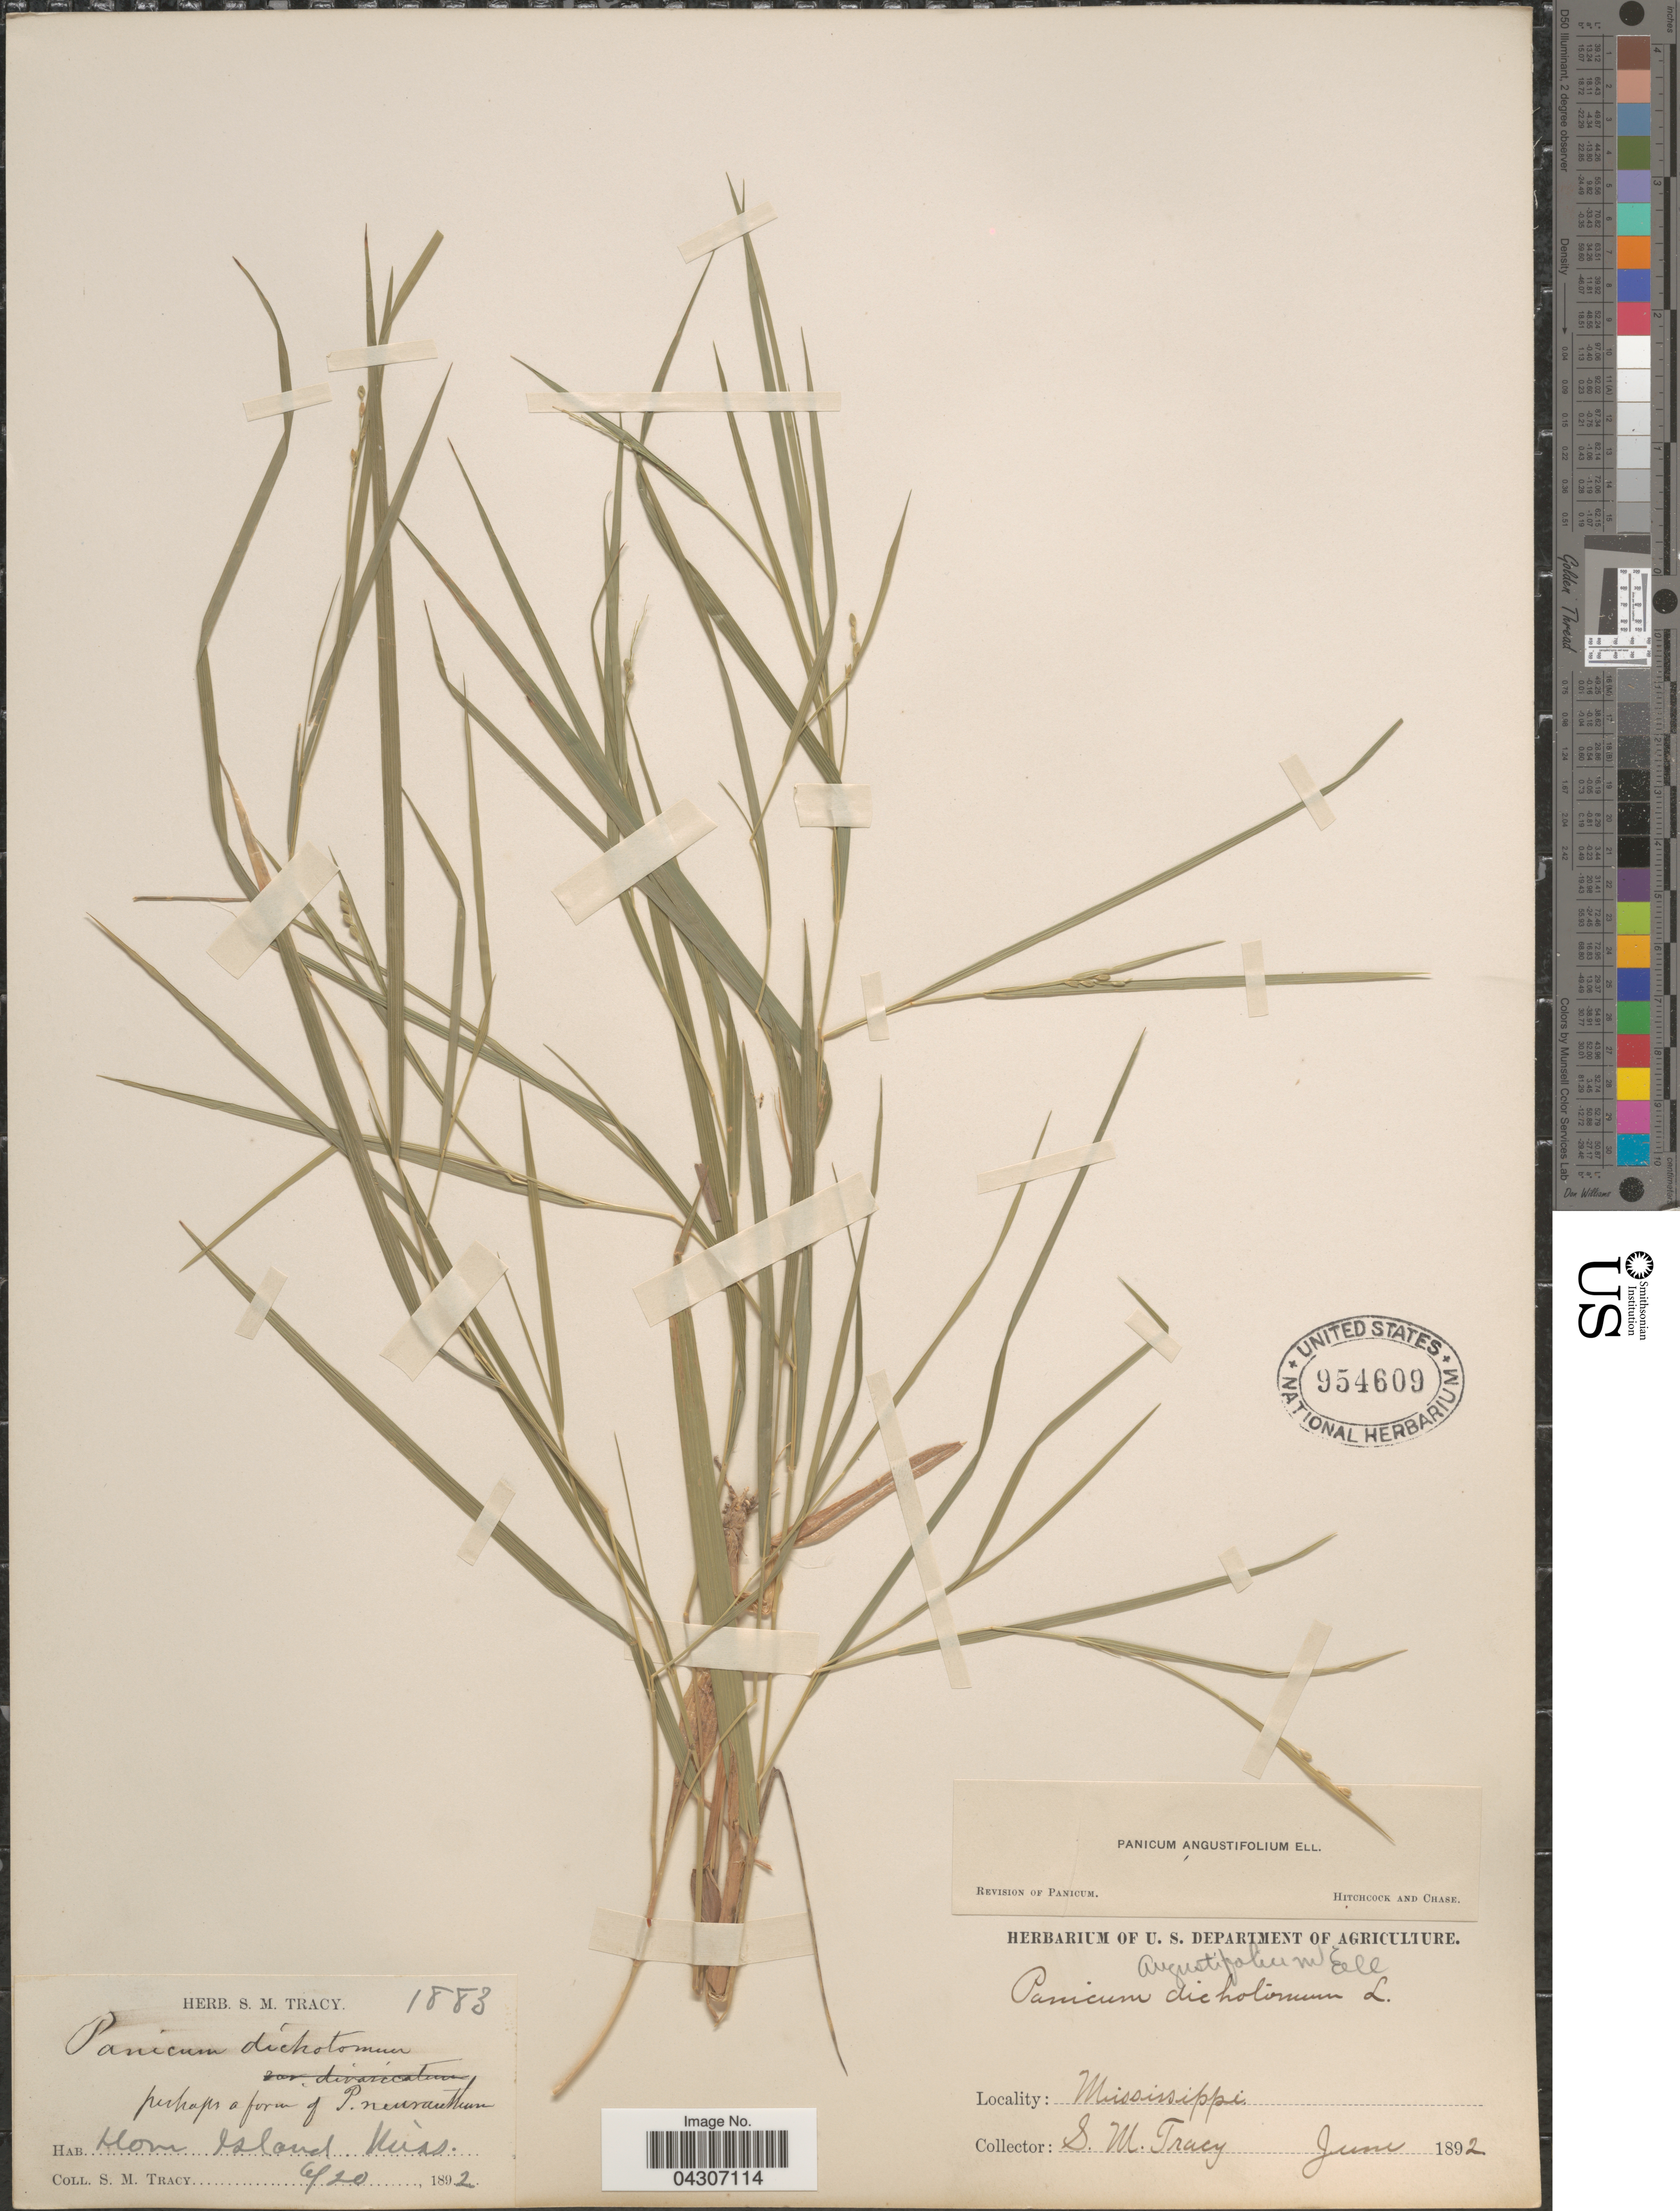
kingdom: Plantae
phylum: Tracheophyta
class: Liliopsida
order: Poales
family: Poaceae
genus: Dichanthelium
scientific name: Dichanthelium aciculare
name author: (Desv. ex Poir.) Gould & C.A. Clark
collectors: S. M. Tracy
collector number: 1883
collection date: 1892-06-20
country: United States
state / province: Mississippi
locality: Horn Island.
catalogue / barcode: US 954609